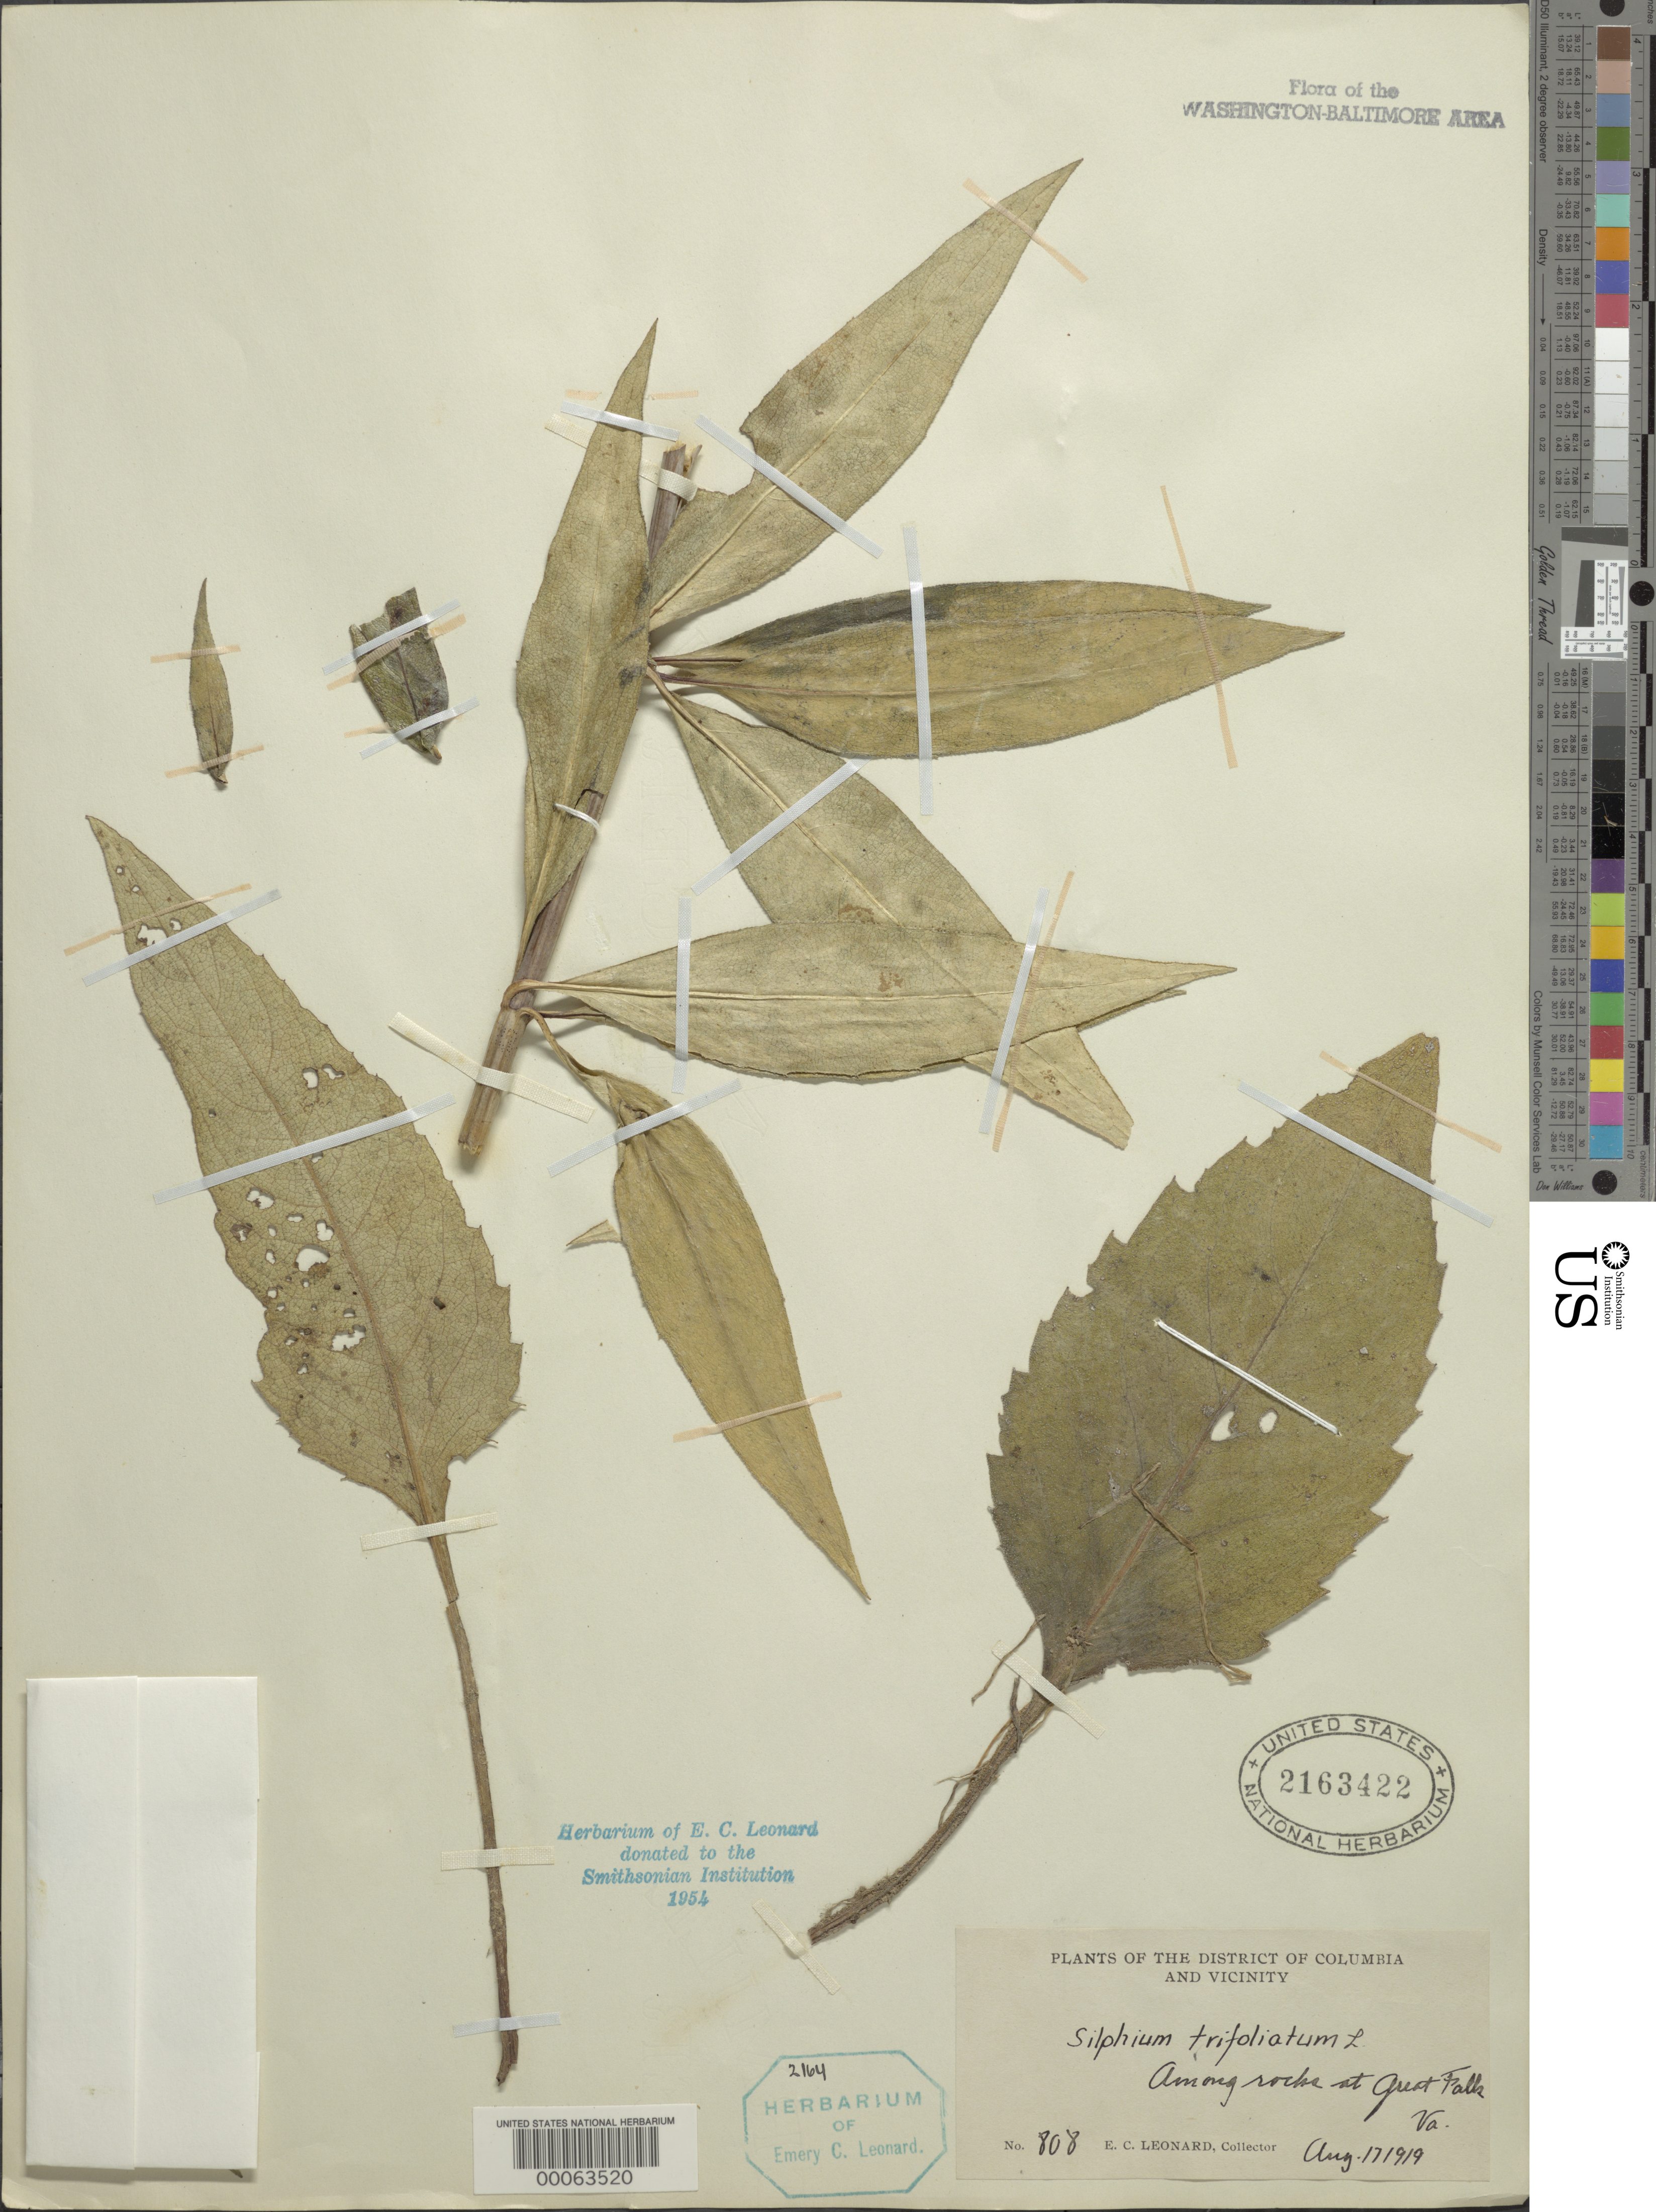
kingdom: Plantae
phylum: Tracheophyta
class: Magnoliopsida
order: Asterales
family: Asteraceae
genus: Silphium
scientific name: Silphium asteriscus var. trifoliatum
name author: (L.) Clevinger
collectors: E. C. Leonard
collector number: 808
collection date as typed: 17 Aug 1919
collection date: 1919-08-17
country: United States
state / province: Virginia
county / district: Fairfax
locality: Great Falls C. & O. Canal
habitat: Rocks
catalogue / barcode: US 2163422